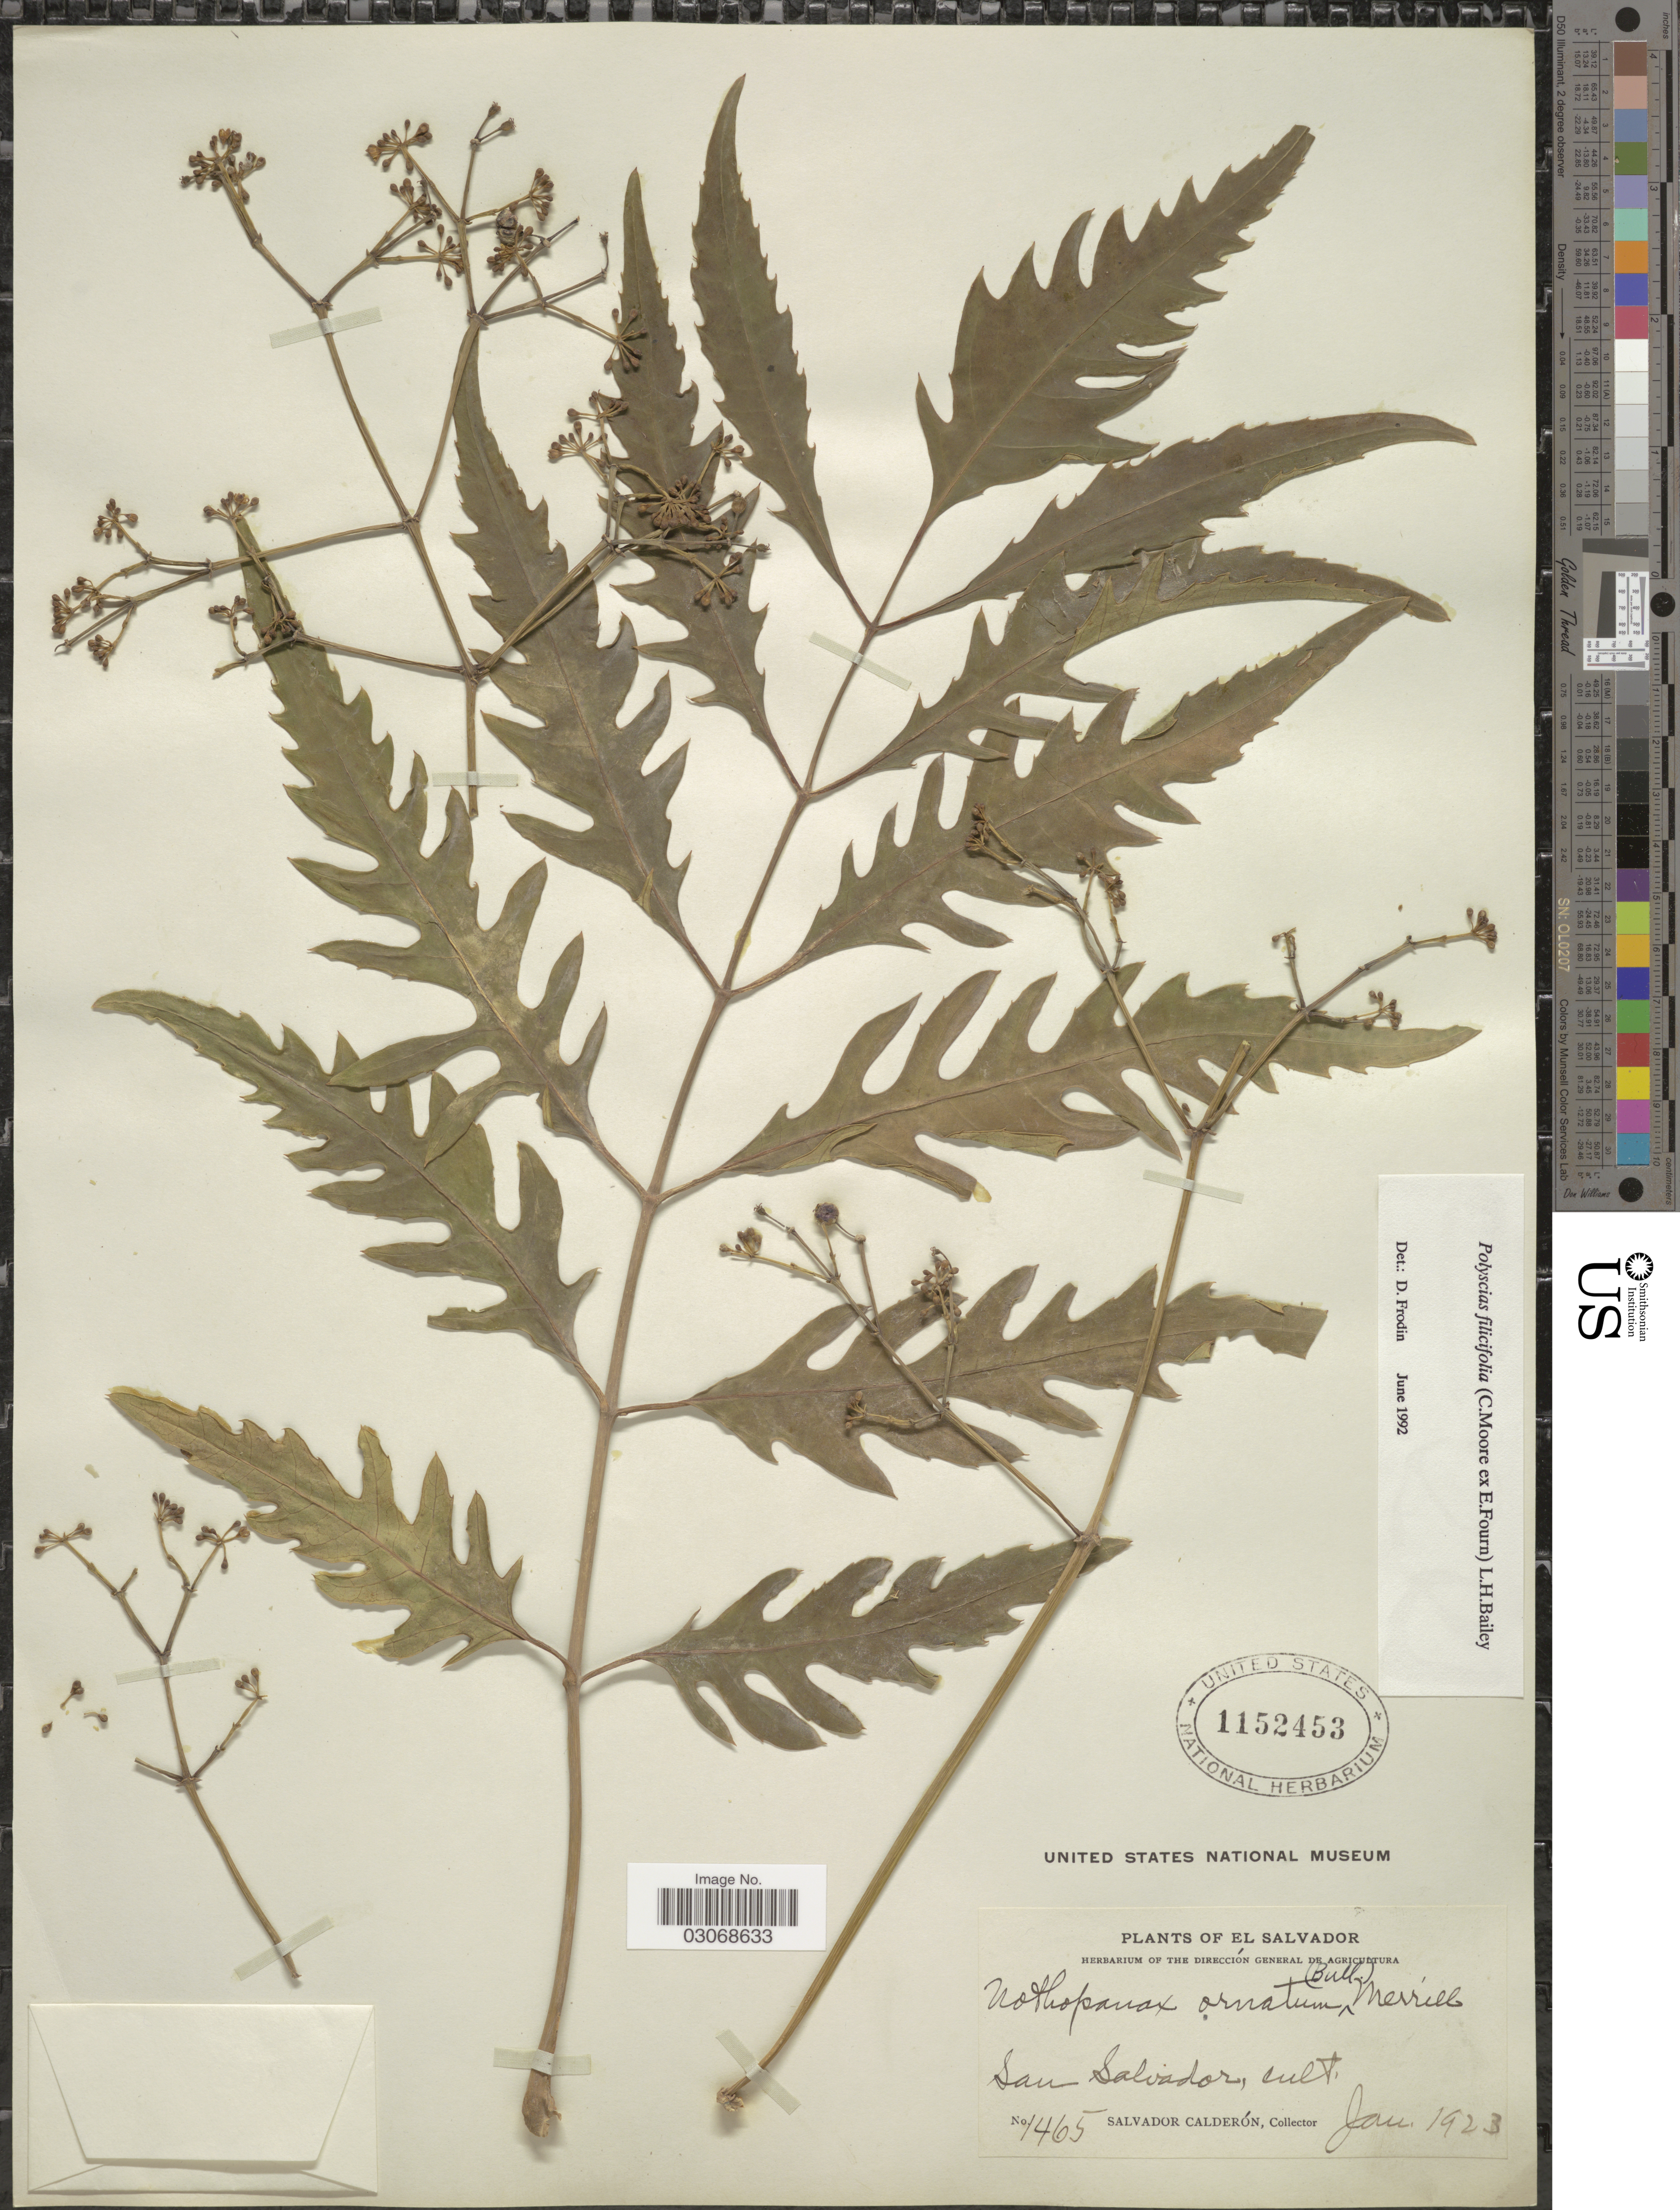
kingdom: Plantae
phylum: Tracheophyta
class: Magnoliopsida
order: Apiales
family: Araliaceae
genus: Polyscias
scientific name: Polyscias filicifolia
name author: (C. Moore ex E. Fourn.) L.H. Bailey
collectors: S. Calderón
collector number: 1465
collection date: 1923-01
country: El Salvador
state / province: San Salvador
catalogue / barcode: US 1152453